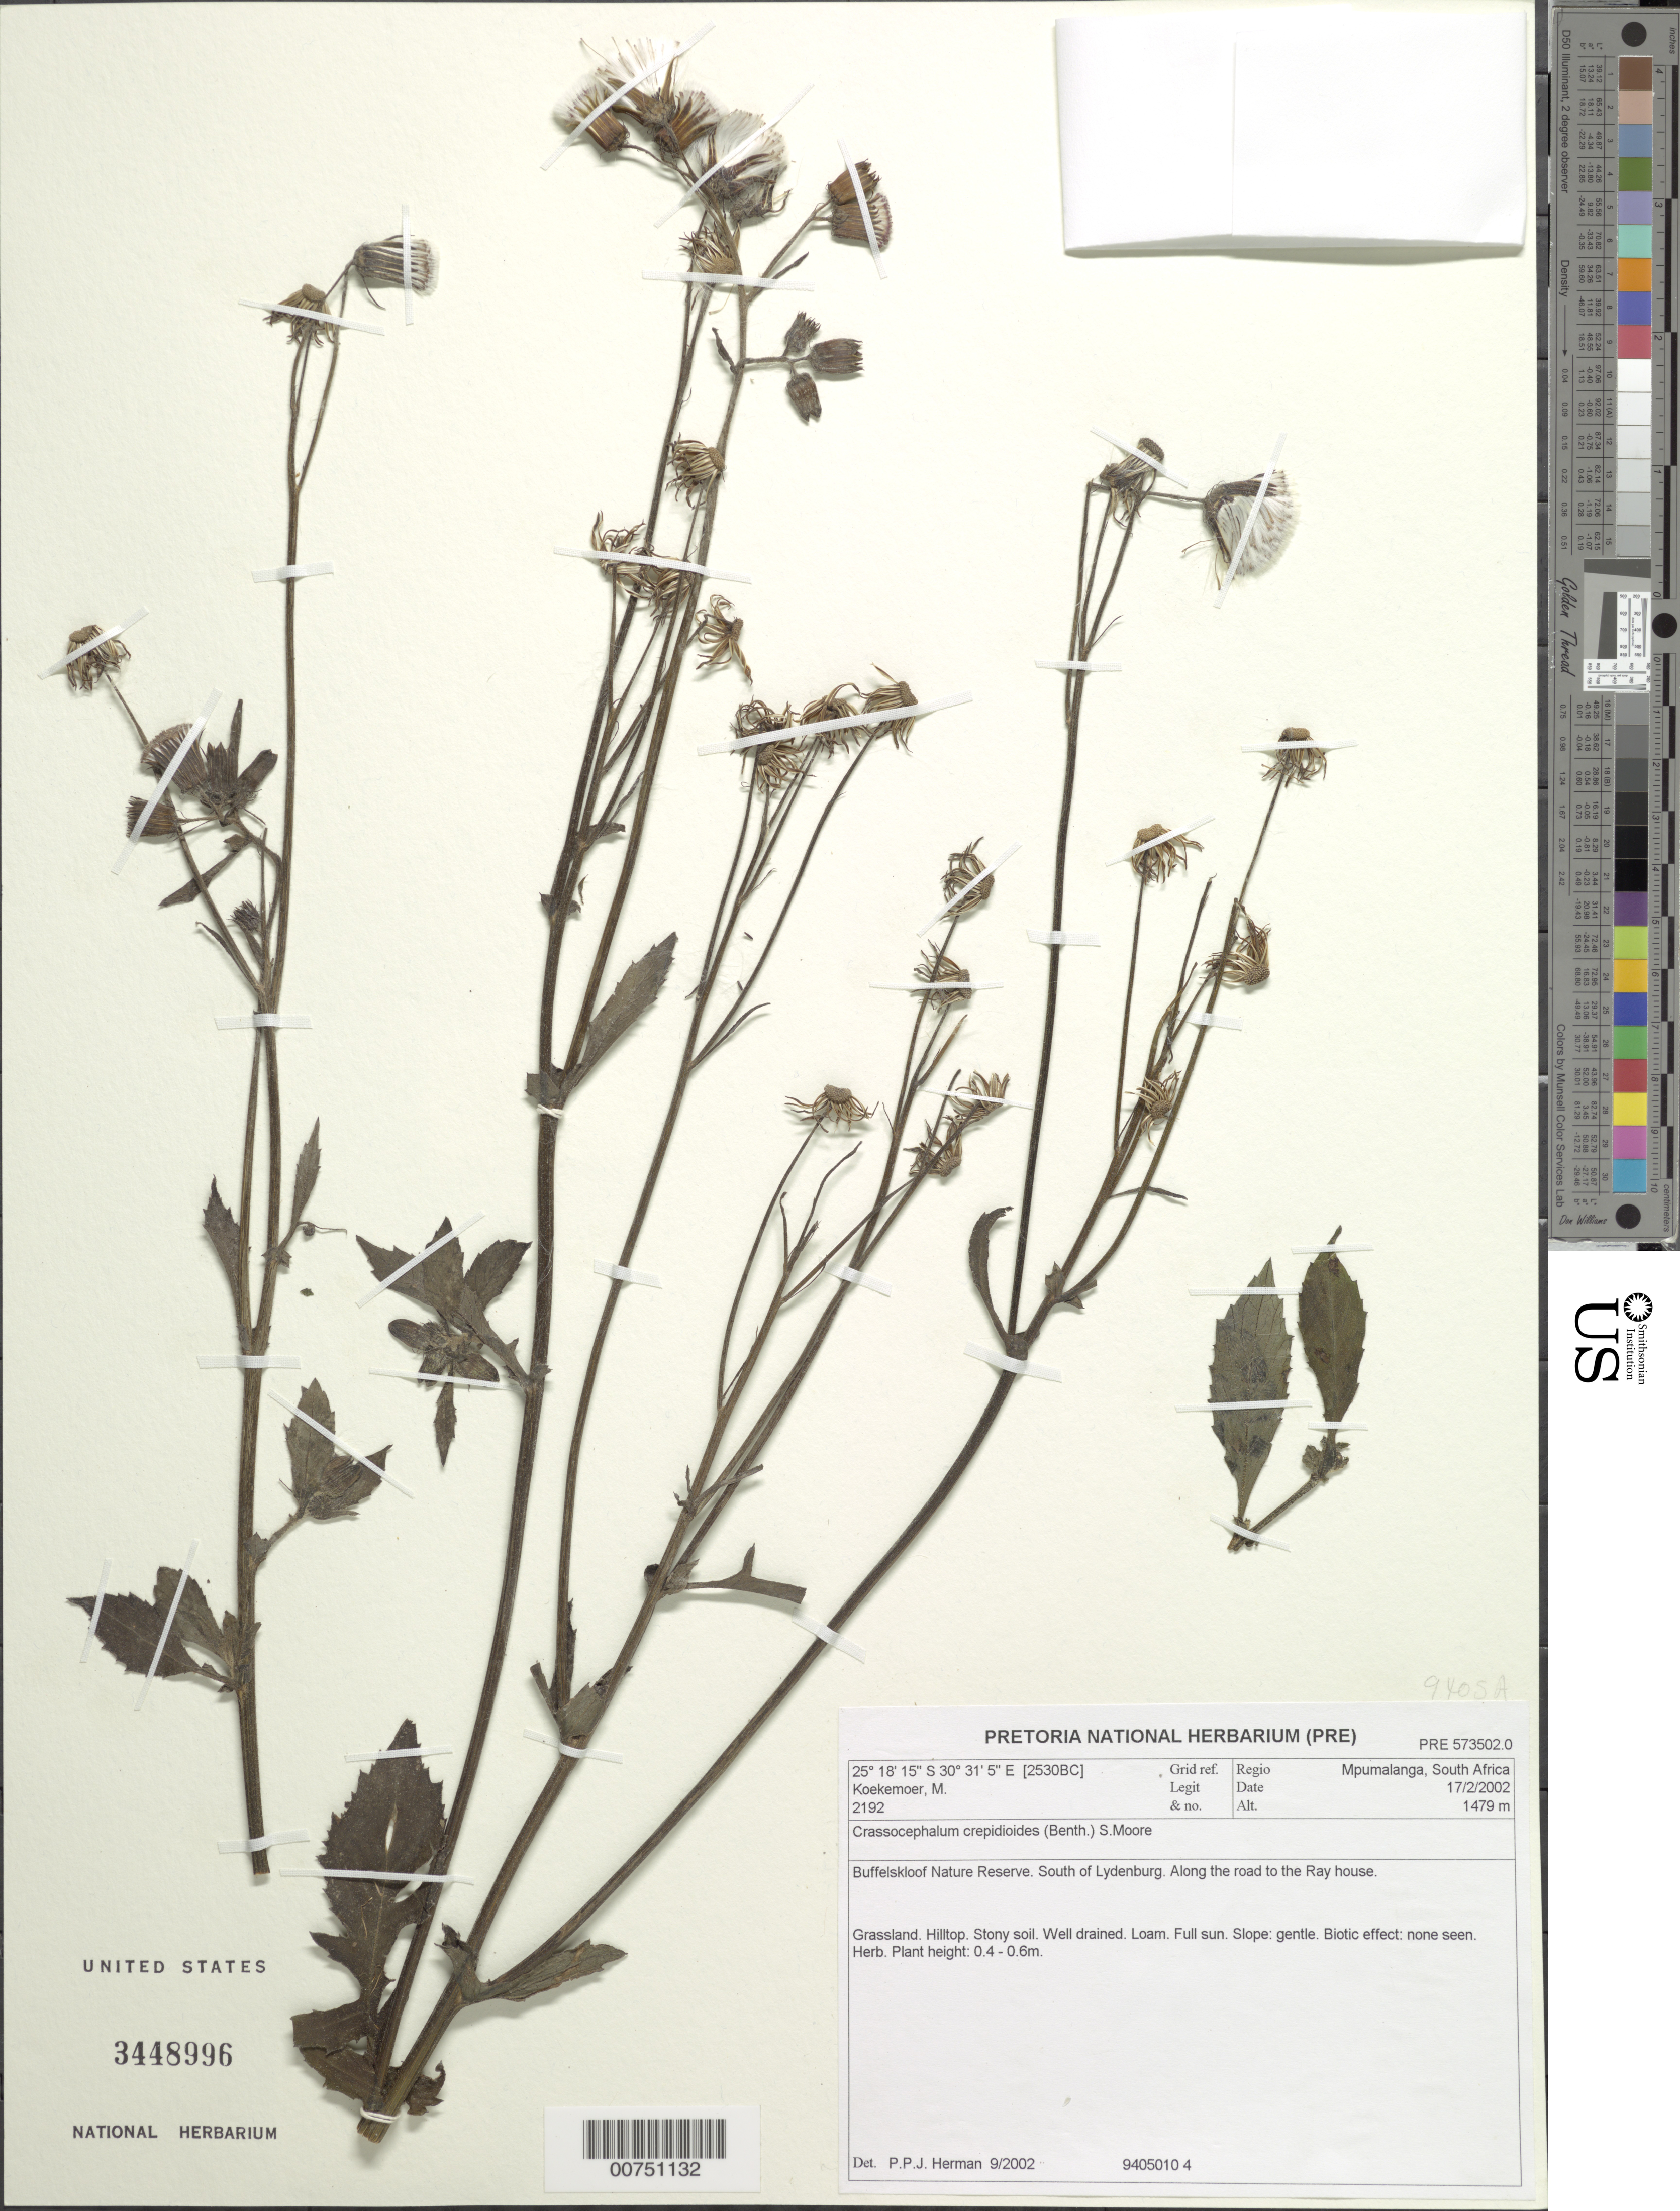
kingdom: Plantae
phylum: Tracheophyta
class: Magnoliopsida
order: Asterales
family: Asteraceae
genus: Crassocephalum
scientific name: Crassocephalum crepidioides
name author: (Benth.) S. Moore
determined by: Herman, P. P. J.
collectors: M. Koekemoer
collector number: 2192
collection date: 2000-02-17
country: South Africa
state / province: Mpumalanga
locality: Buffelskloof Nature Reserve, S of Lydenburg, along road to the Ray house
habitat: Grassland; hilltop, stony soil, well-drained, loam, full sun, gentle slope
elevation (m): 1479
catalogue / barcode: US 3448996